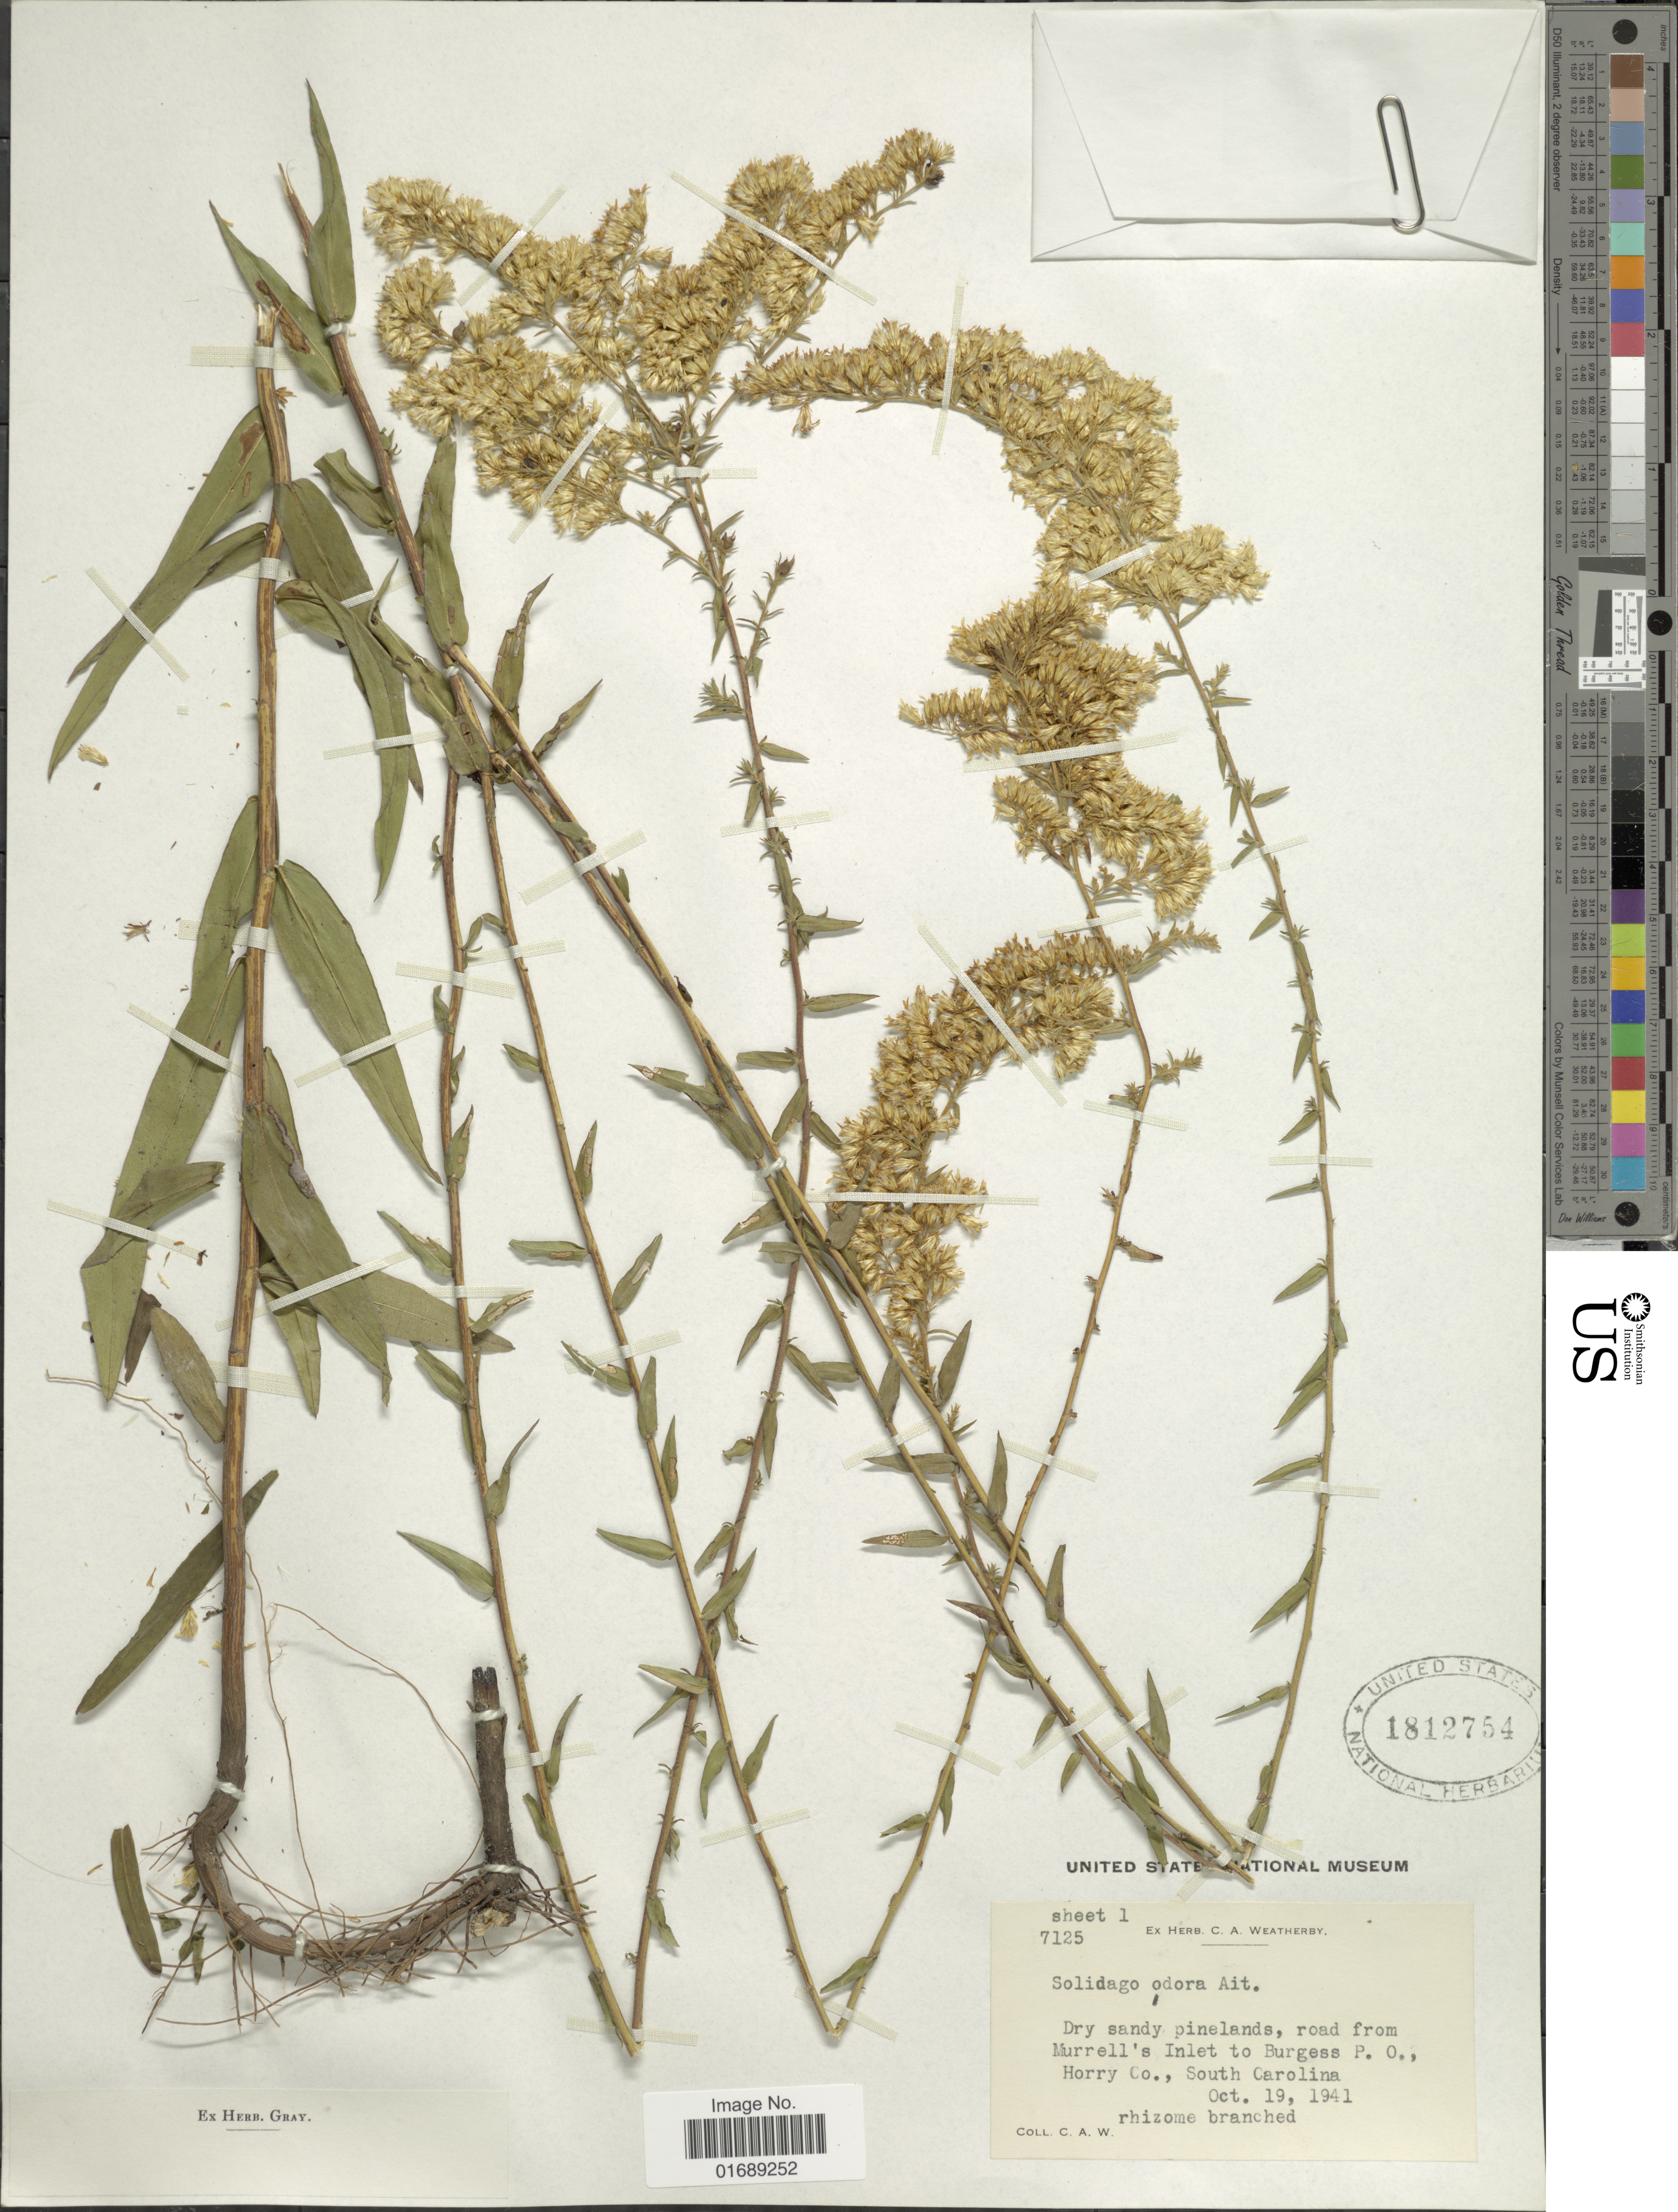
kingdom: Plantae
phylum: Tracheophyta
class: Magnoliopsida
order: Asterales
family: Asteraceae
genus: Solidago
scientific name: Solidago odora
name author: Aiton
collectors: C. A. Weatherby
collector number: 7125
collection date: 1941-10-19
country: United States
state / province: South Carolina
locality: Road from Murrell's Inlet to Burgess P.O., Horry Co.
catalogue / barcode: US 1812754